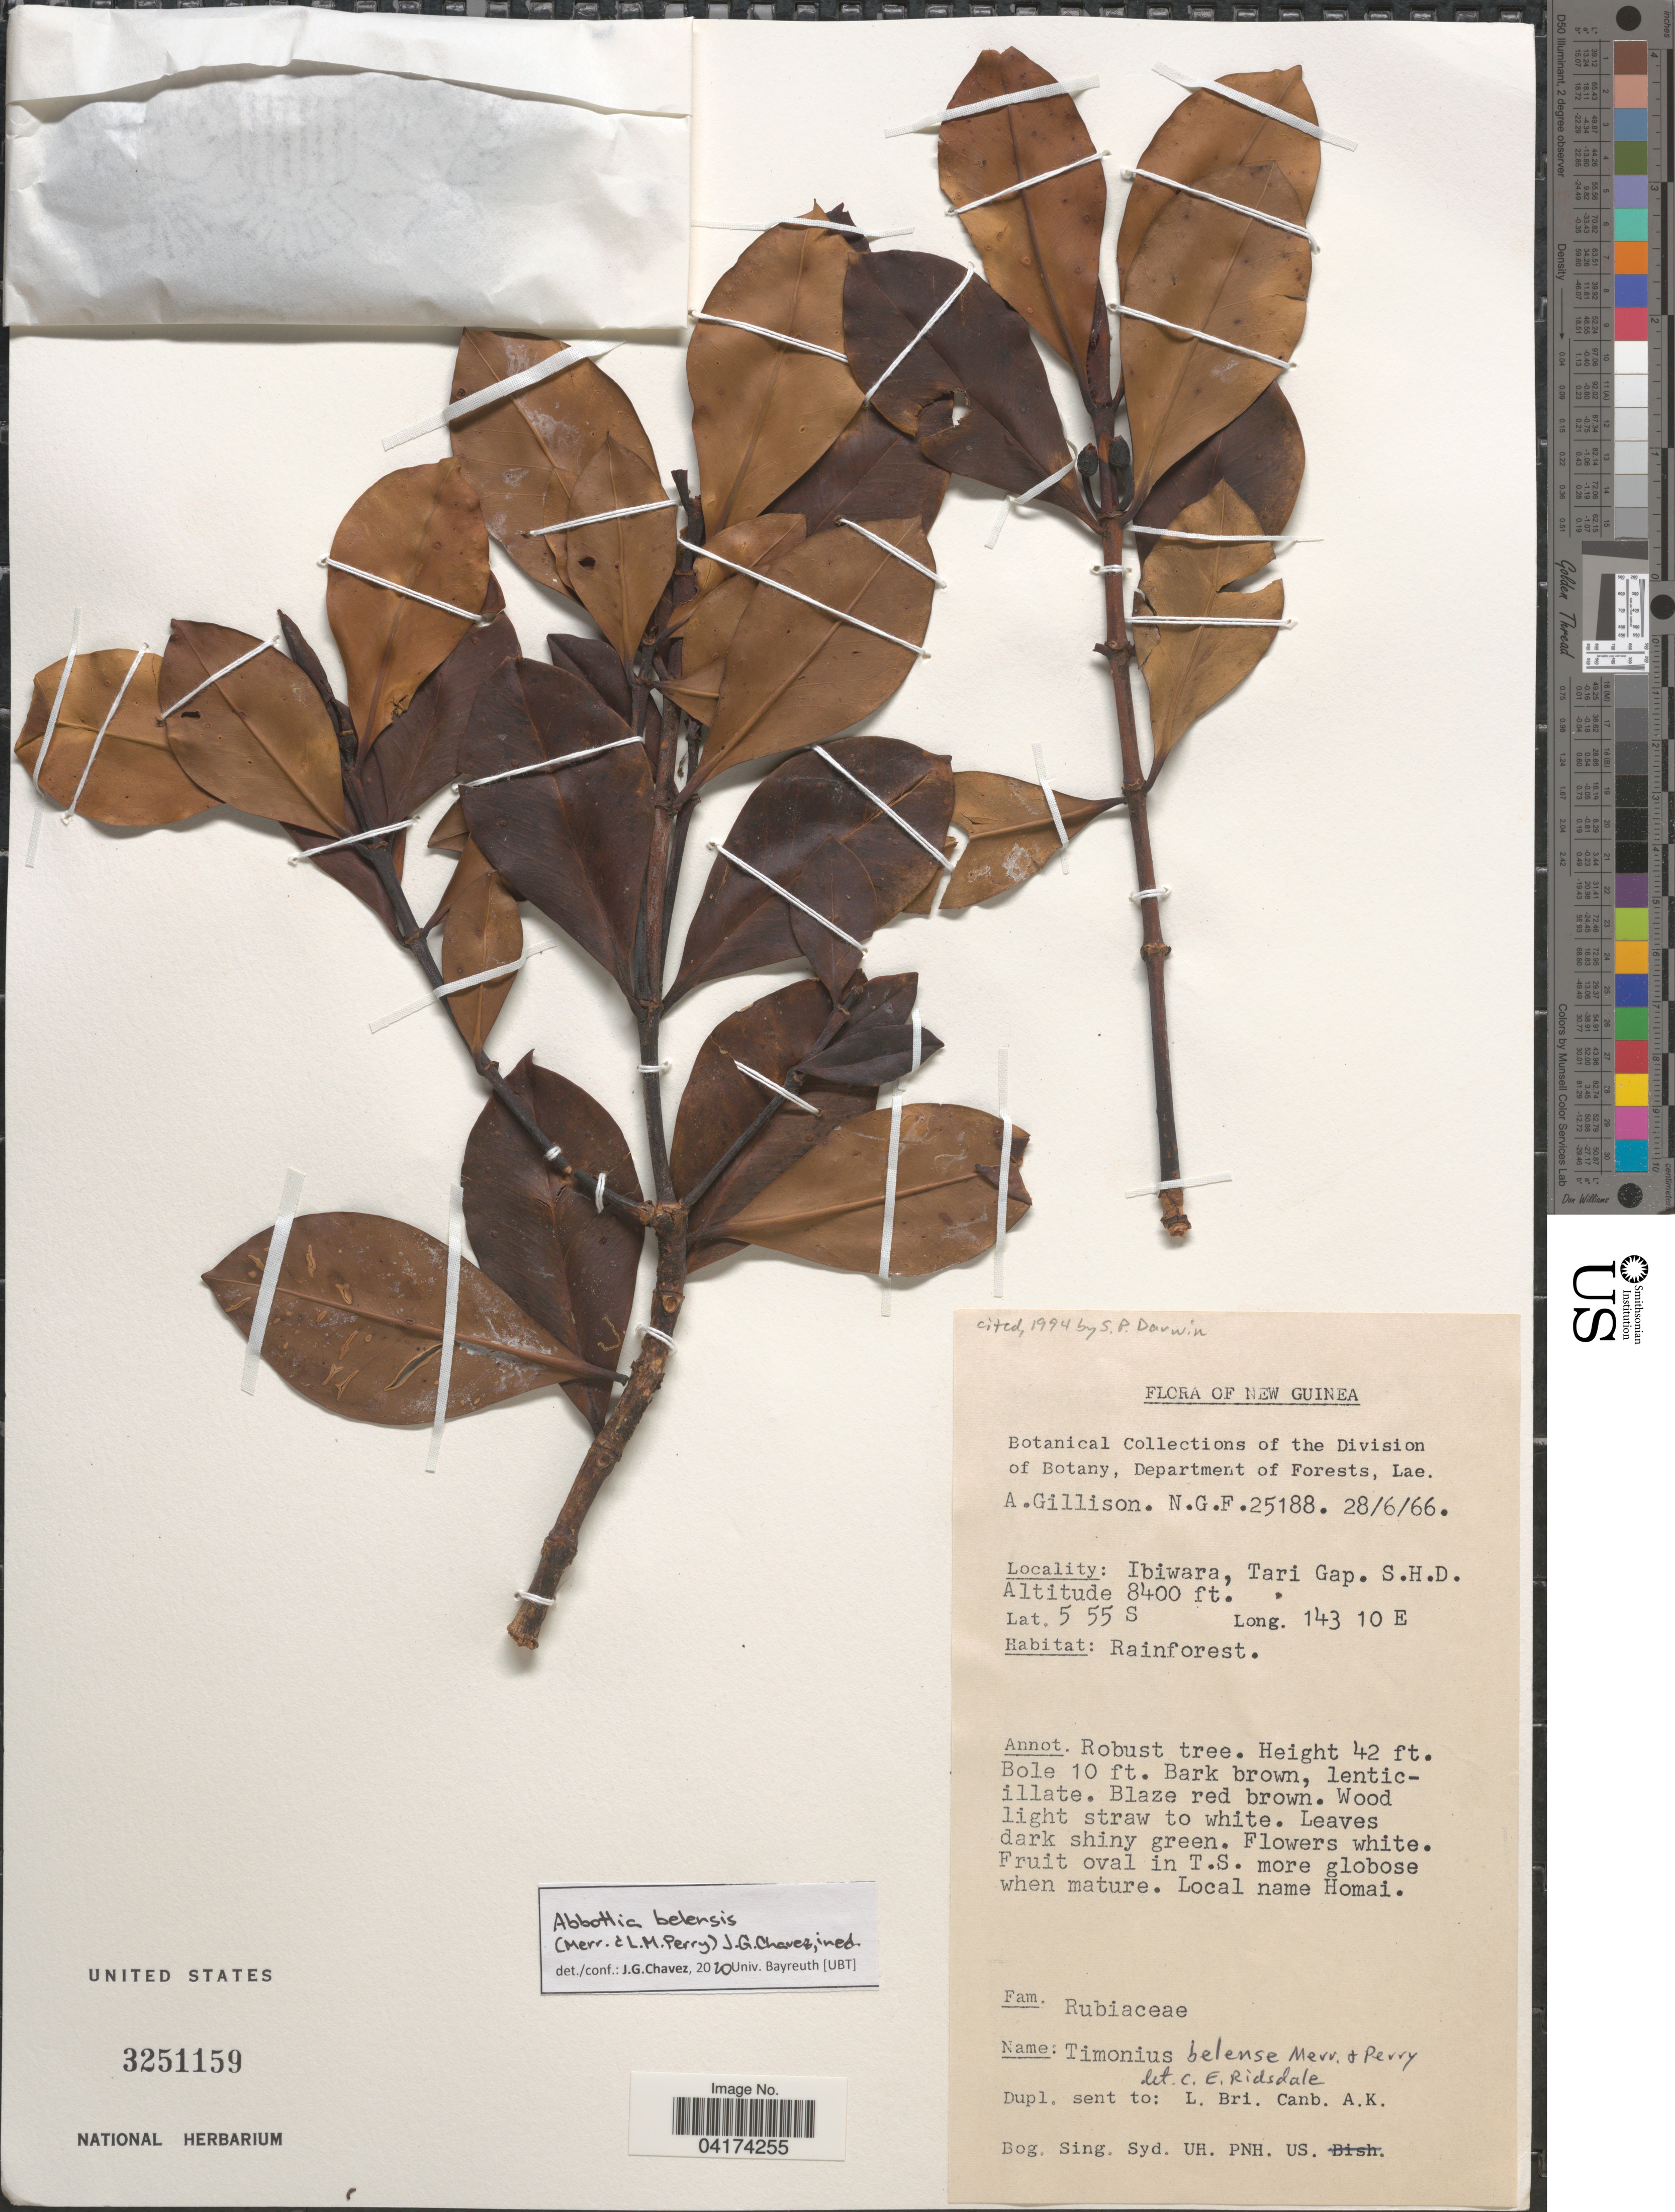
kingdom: Plantae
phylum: Tracheophyta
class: Magnoliopsida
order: Gentianales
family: Rubiaceae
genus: Abbottia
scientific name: Abbottia belensis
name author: (Merr. & L.M. Perry) J.G. Chavez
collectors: A. Gillison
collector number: N.G.F.25188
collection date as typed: Transcribed d/m/y: 28/6/66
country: Papua New Guinea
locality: New Guinea. Ibiwara, Tari Gap. S.H.D.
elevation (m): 2560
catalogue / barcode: US 3251159